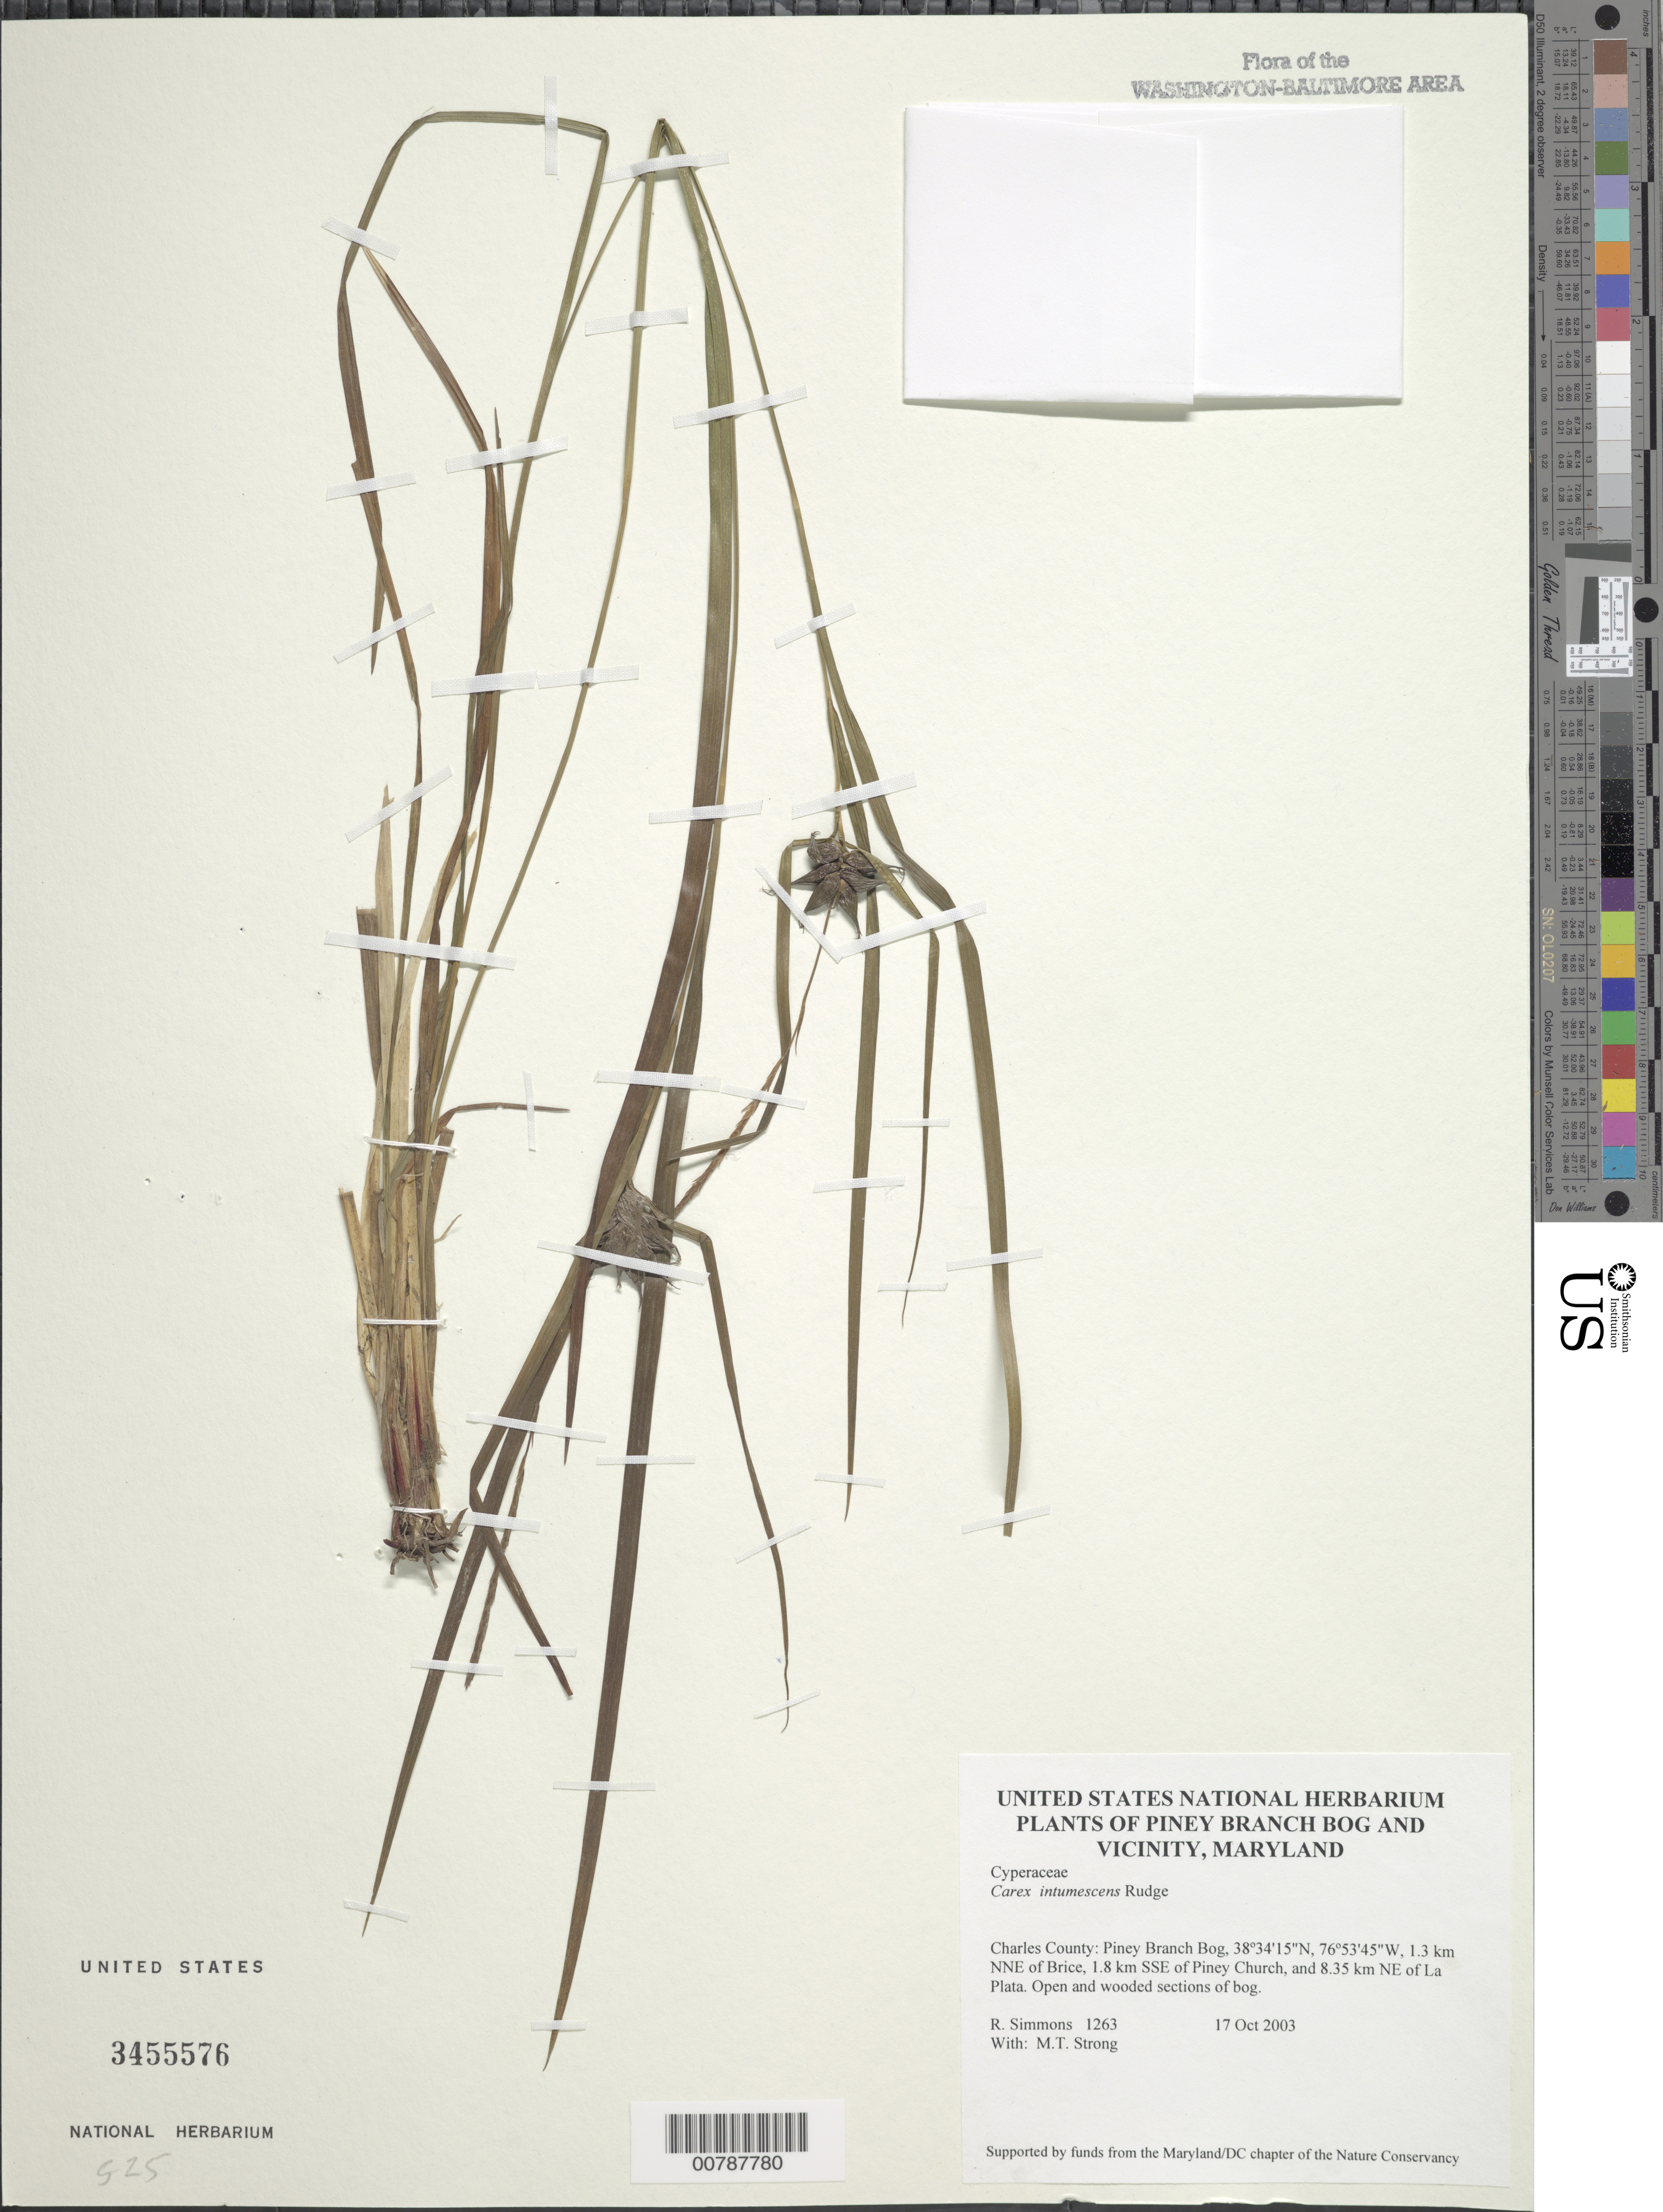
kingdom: Plantae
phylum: Tracheophyta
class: Liliopsida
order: Poales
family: Cyperaceae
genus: Carex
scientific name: Carex intumescens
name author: Rudge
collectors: R. H. Simmons & M. T. Strong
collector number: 1263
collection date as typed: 17 October 2003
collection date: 2003-10-17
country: United States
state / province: Maryland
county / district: Charles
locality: Piney Branch Bog, 1.3 km NNE of Brice, 1.8 km SSE of Piney Church, and 8.35 km NE of La Plata.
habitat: Open and wooded sections of bog.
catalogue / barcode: US 3455576